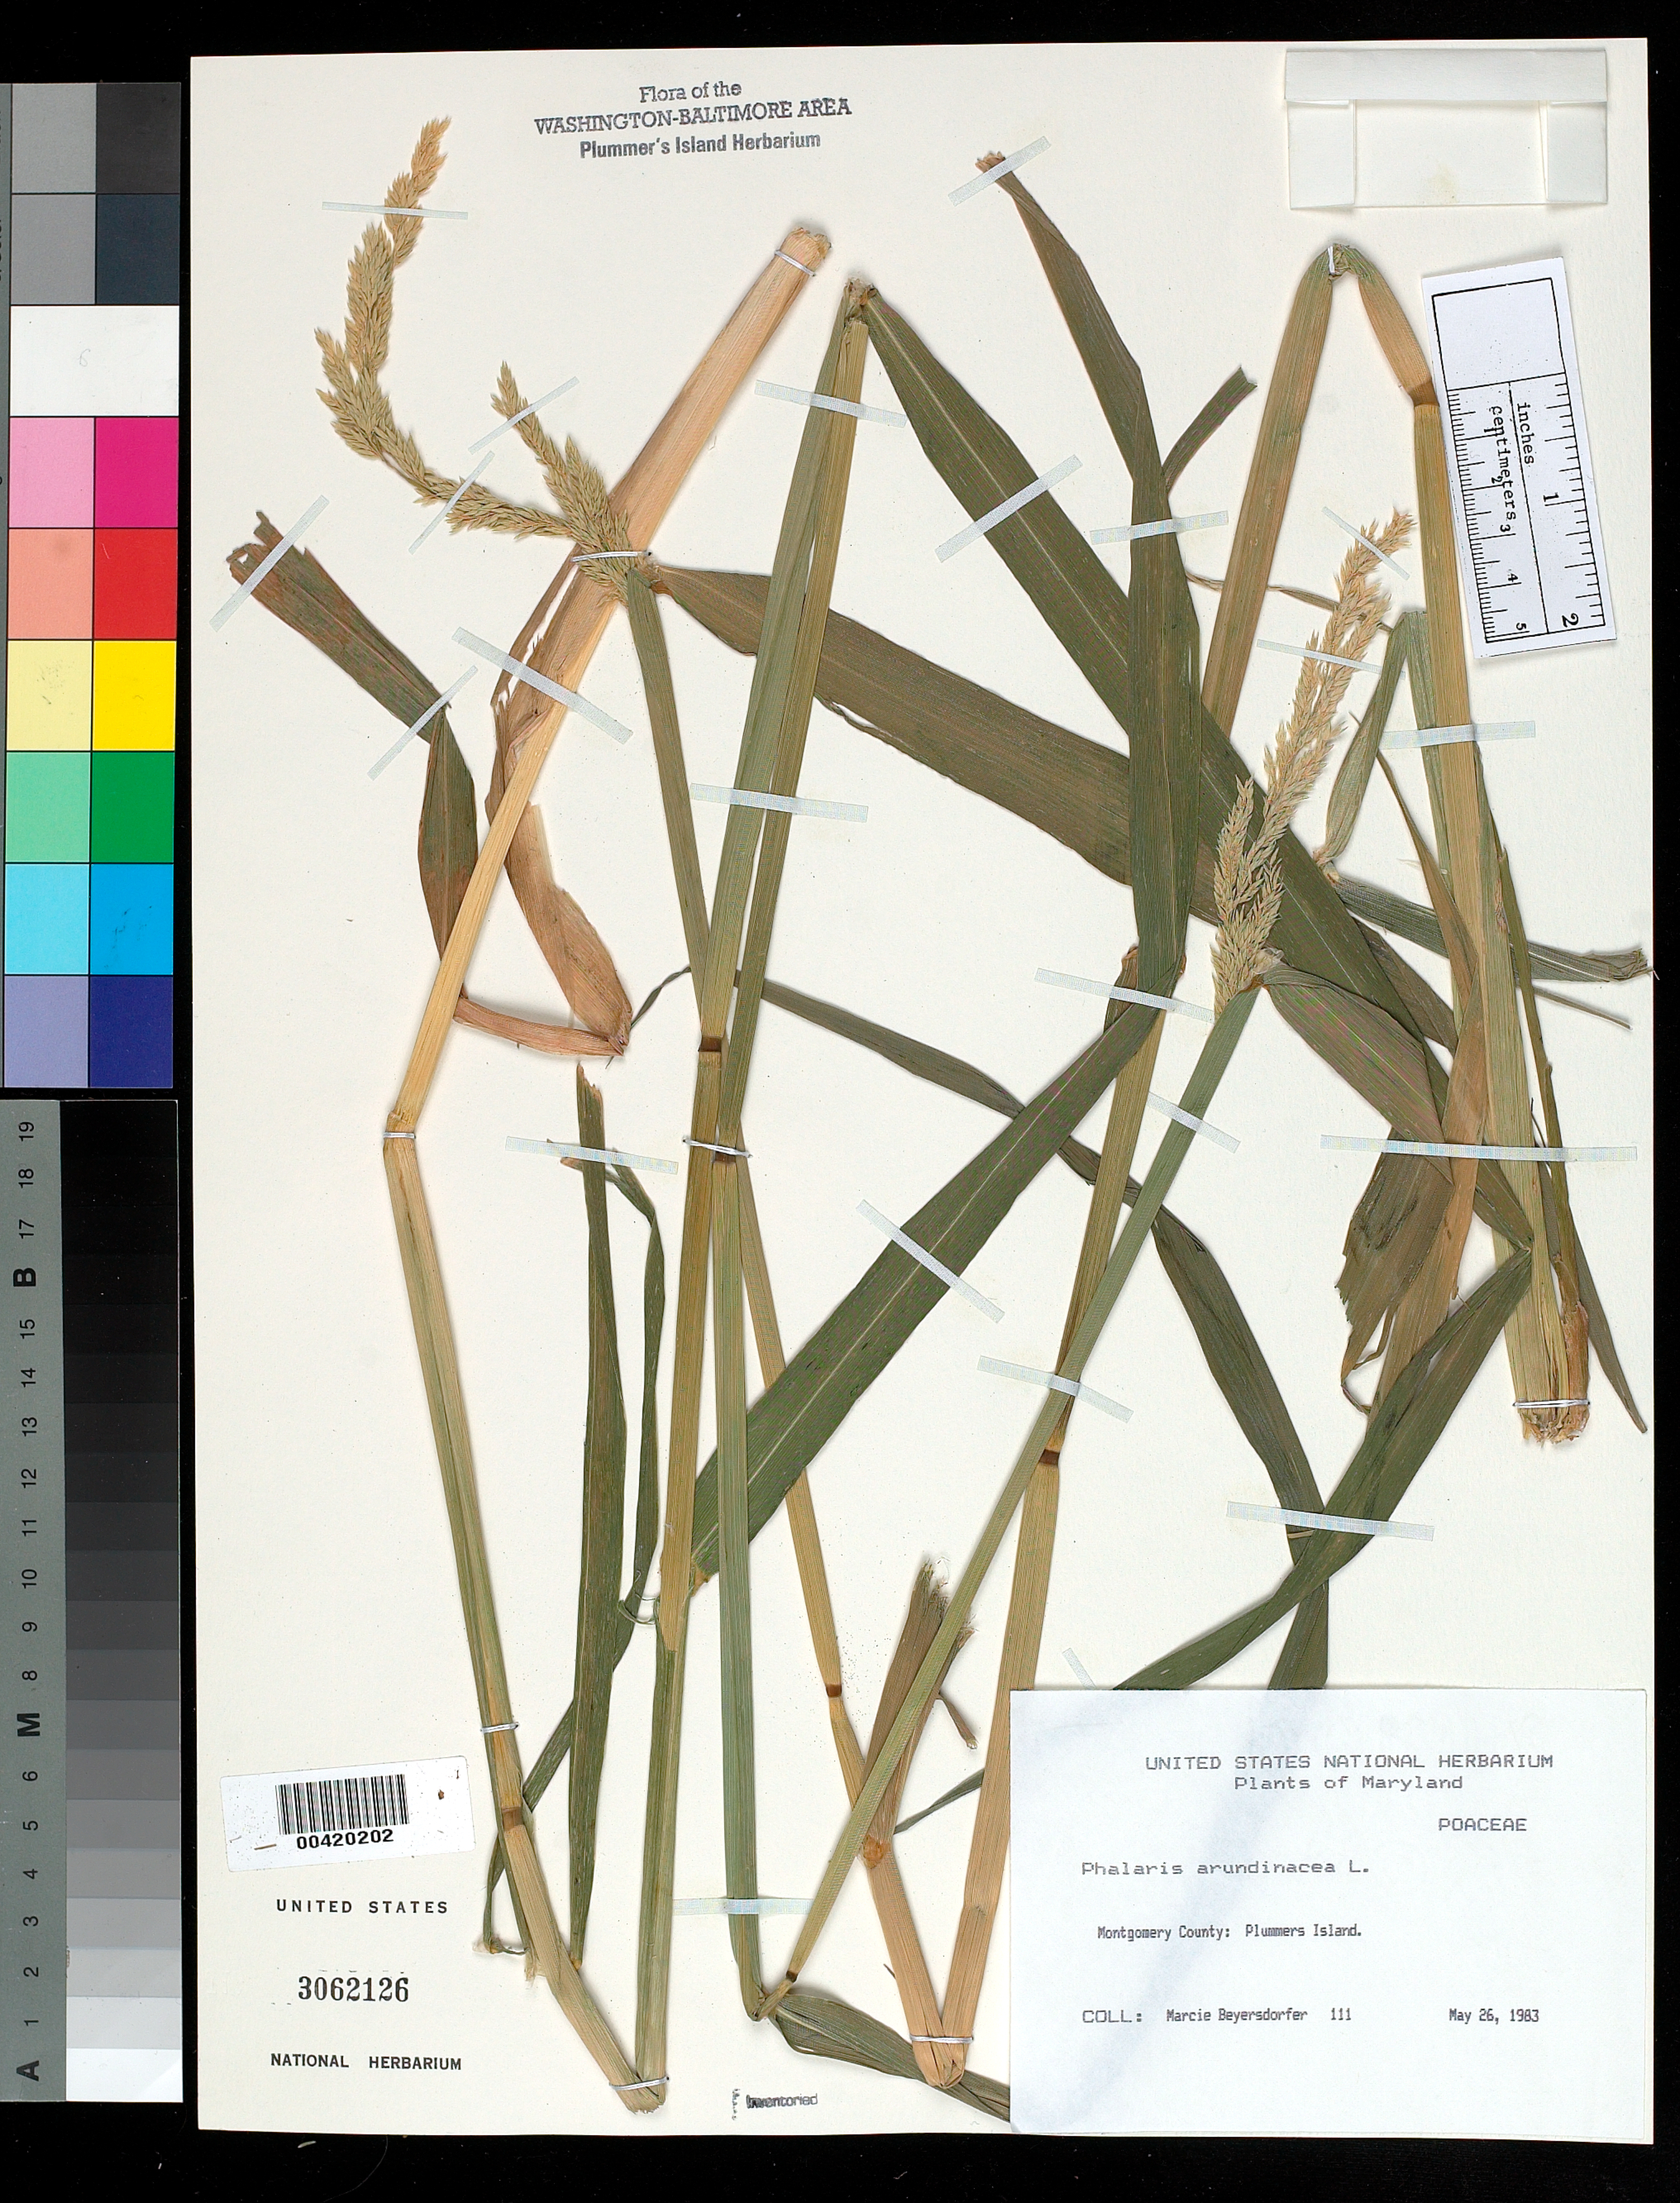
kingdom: Plantae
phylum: Tracheophyta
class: Liliopsida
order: Poales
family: Poaceae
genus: Phalaris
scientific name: Phalaris arundinacea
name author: L.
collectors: M. Beyersdorfer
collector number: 111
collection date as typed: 26 Mar 1983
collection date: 1983-03-26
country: United States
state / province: Maryland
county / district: Montgomery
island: Plummers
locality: Plummer's Island C. & O. Canal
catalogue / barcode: US 3062126